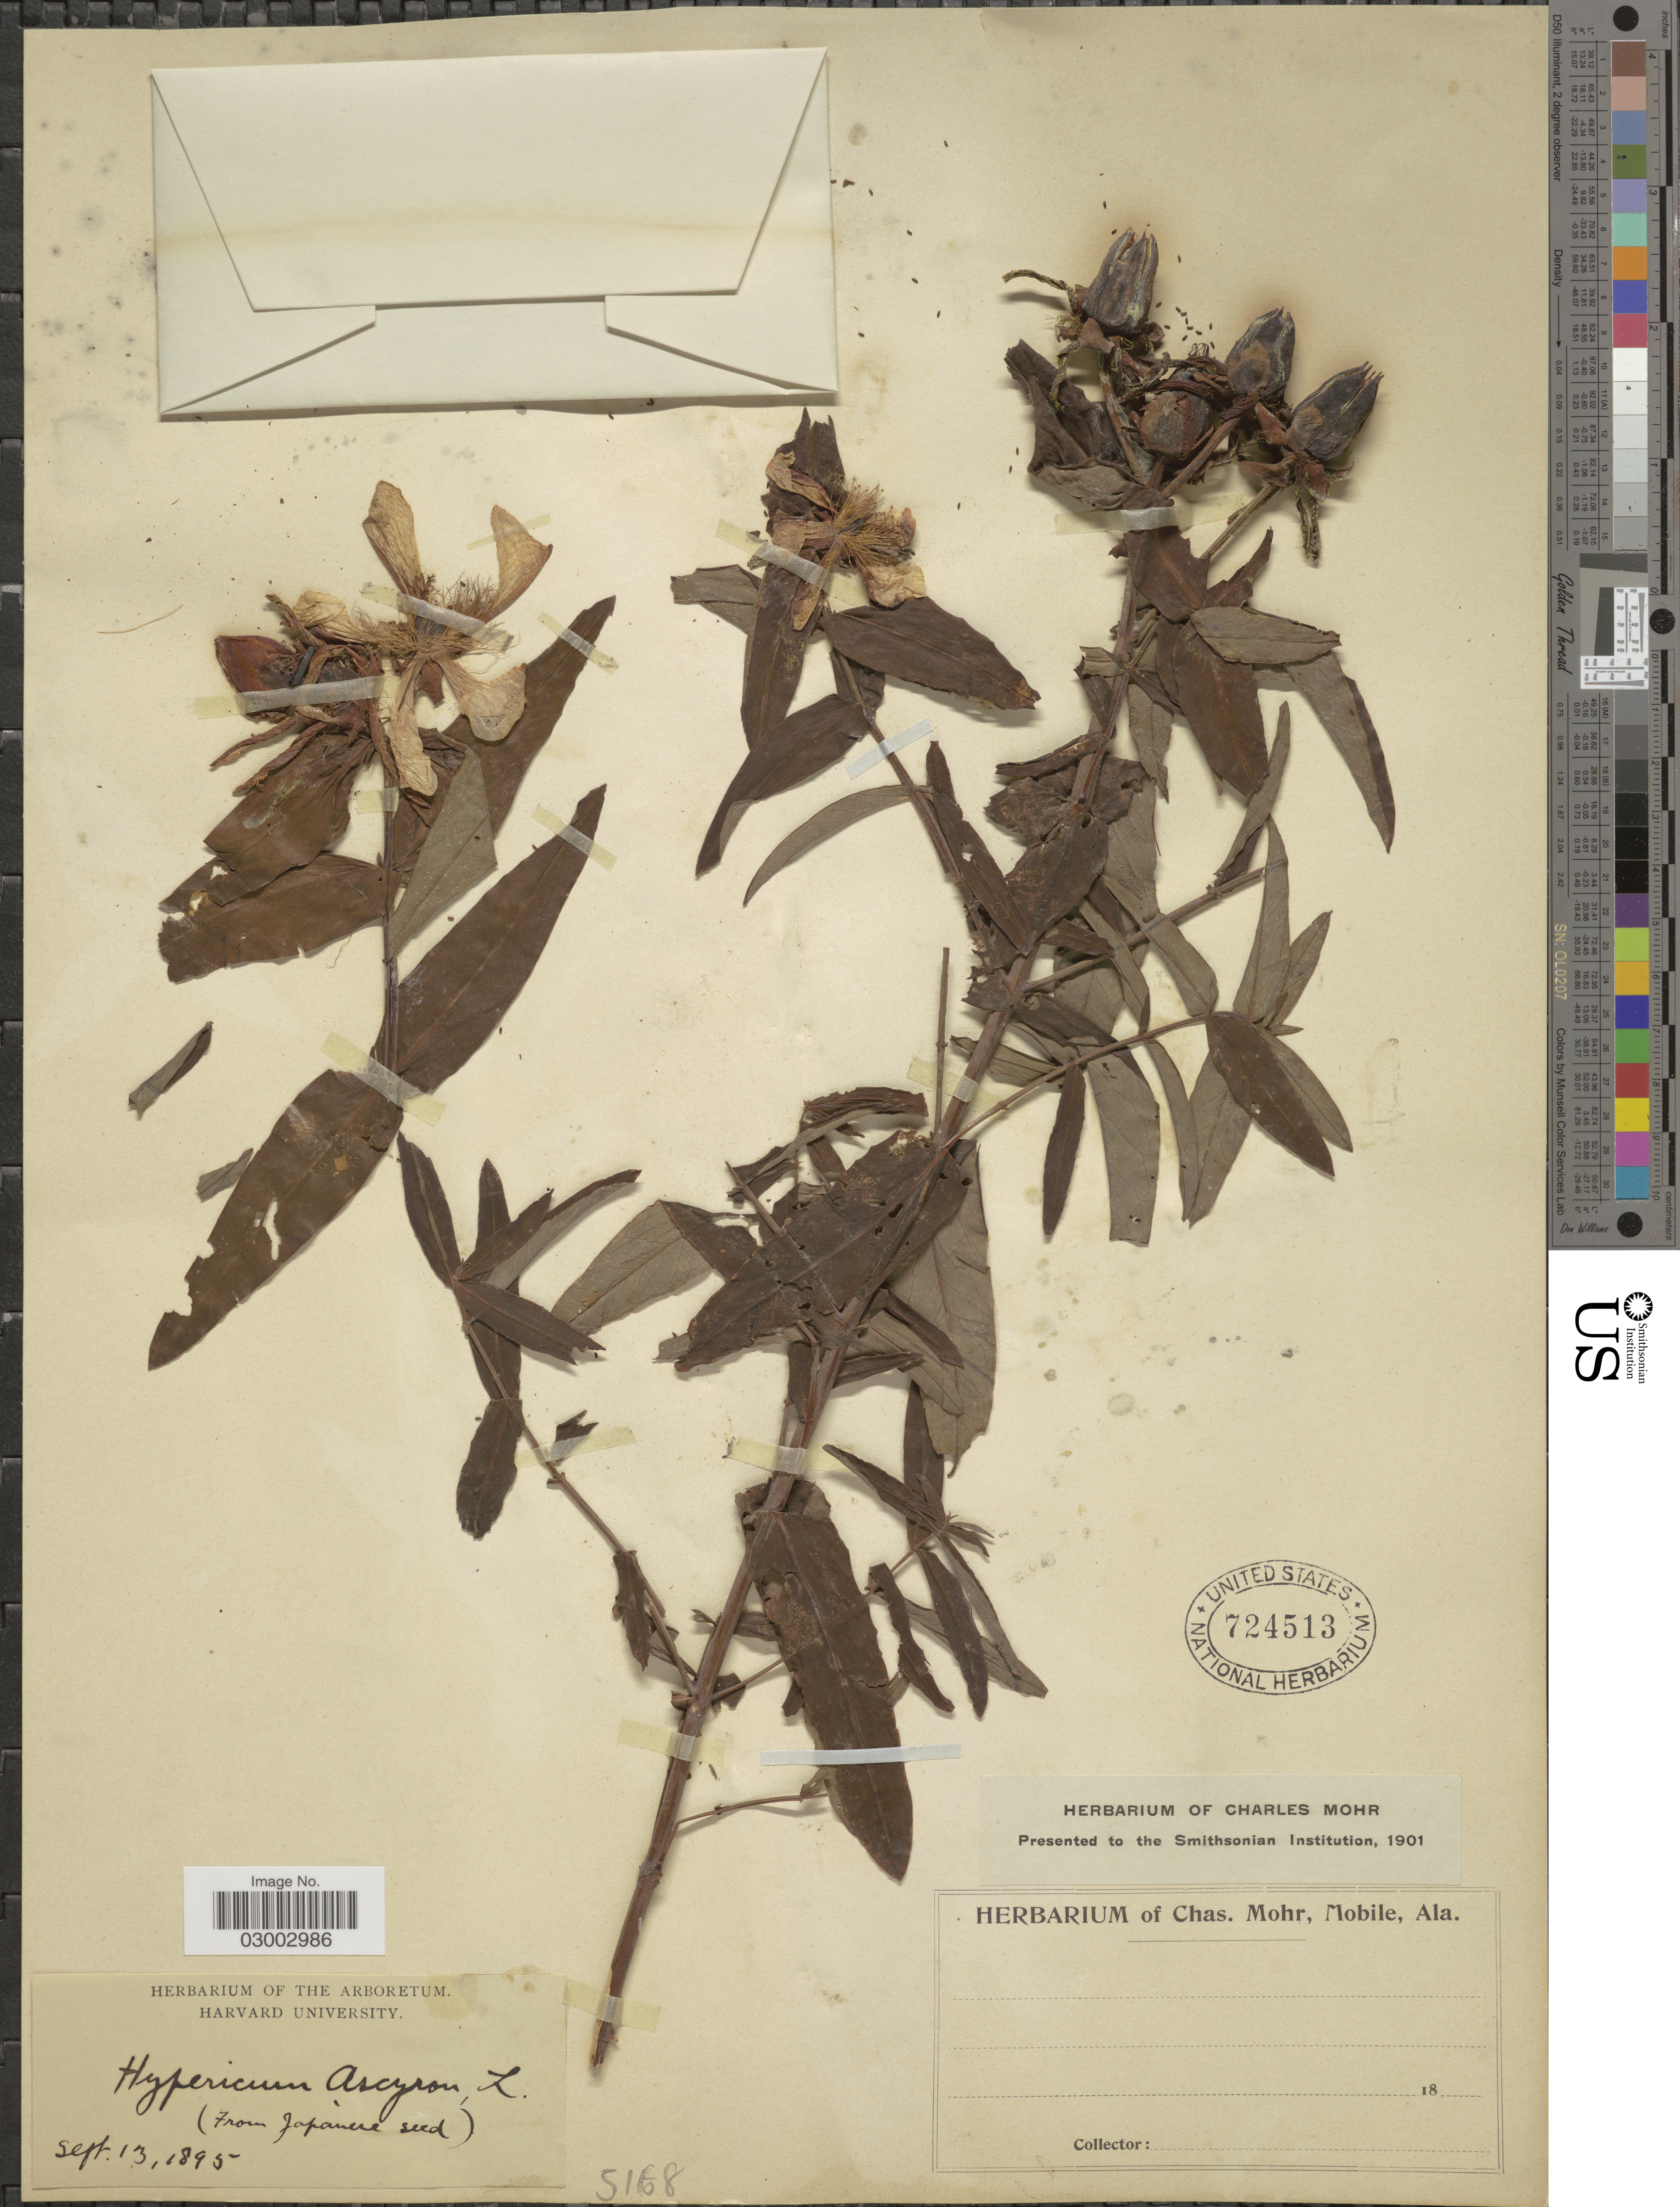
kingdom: Plantae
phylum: Tracheophyta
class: Magnoliopsida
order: Malpighiales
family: Hypericaceae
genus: Hypericum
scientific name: Hypericum ascyron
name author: L.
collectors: ex herb. Charles Mohr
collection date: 1895-09-13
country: United States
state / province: Alabama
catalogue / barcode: US 724513